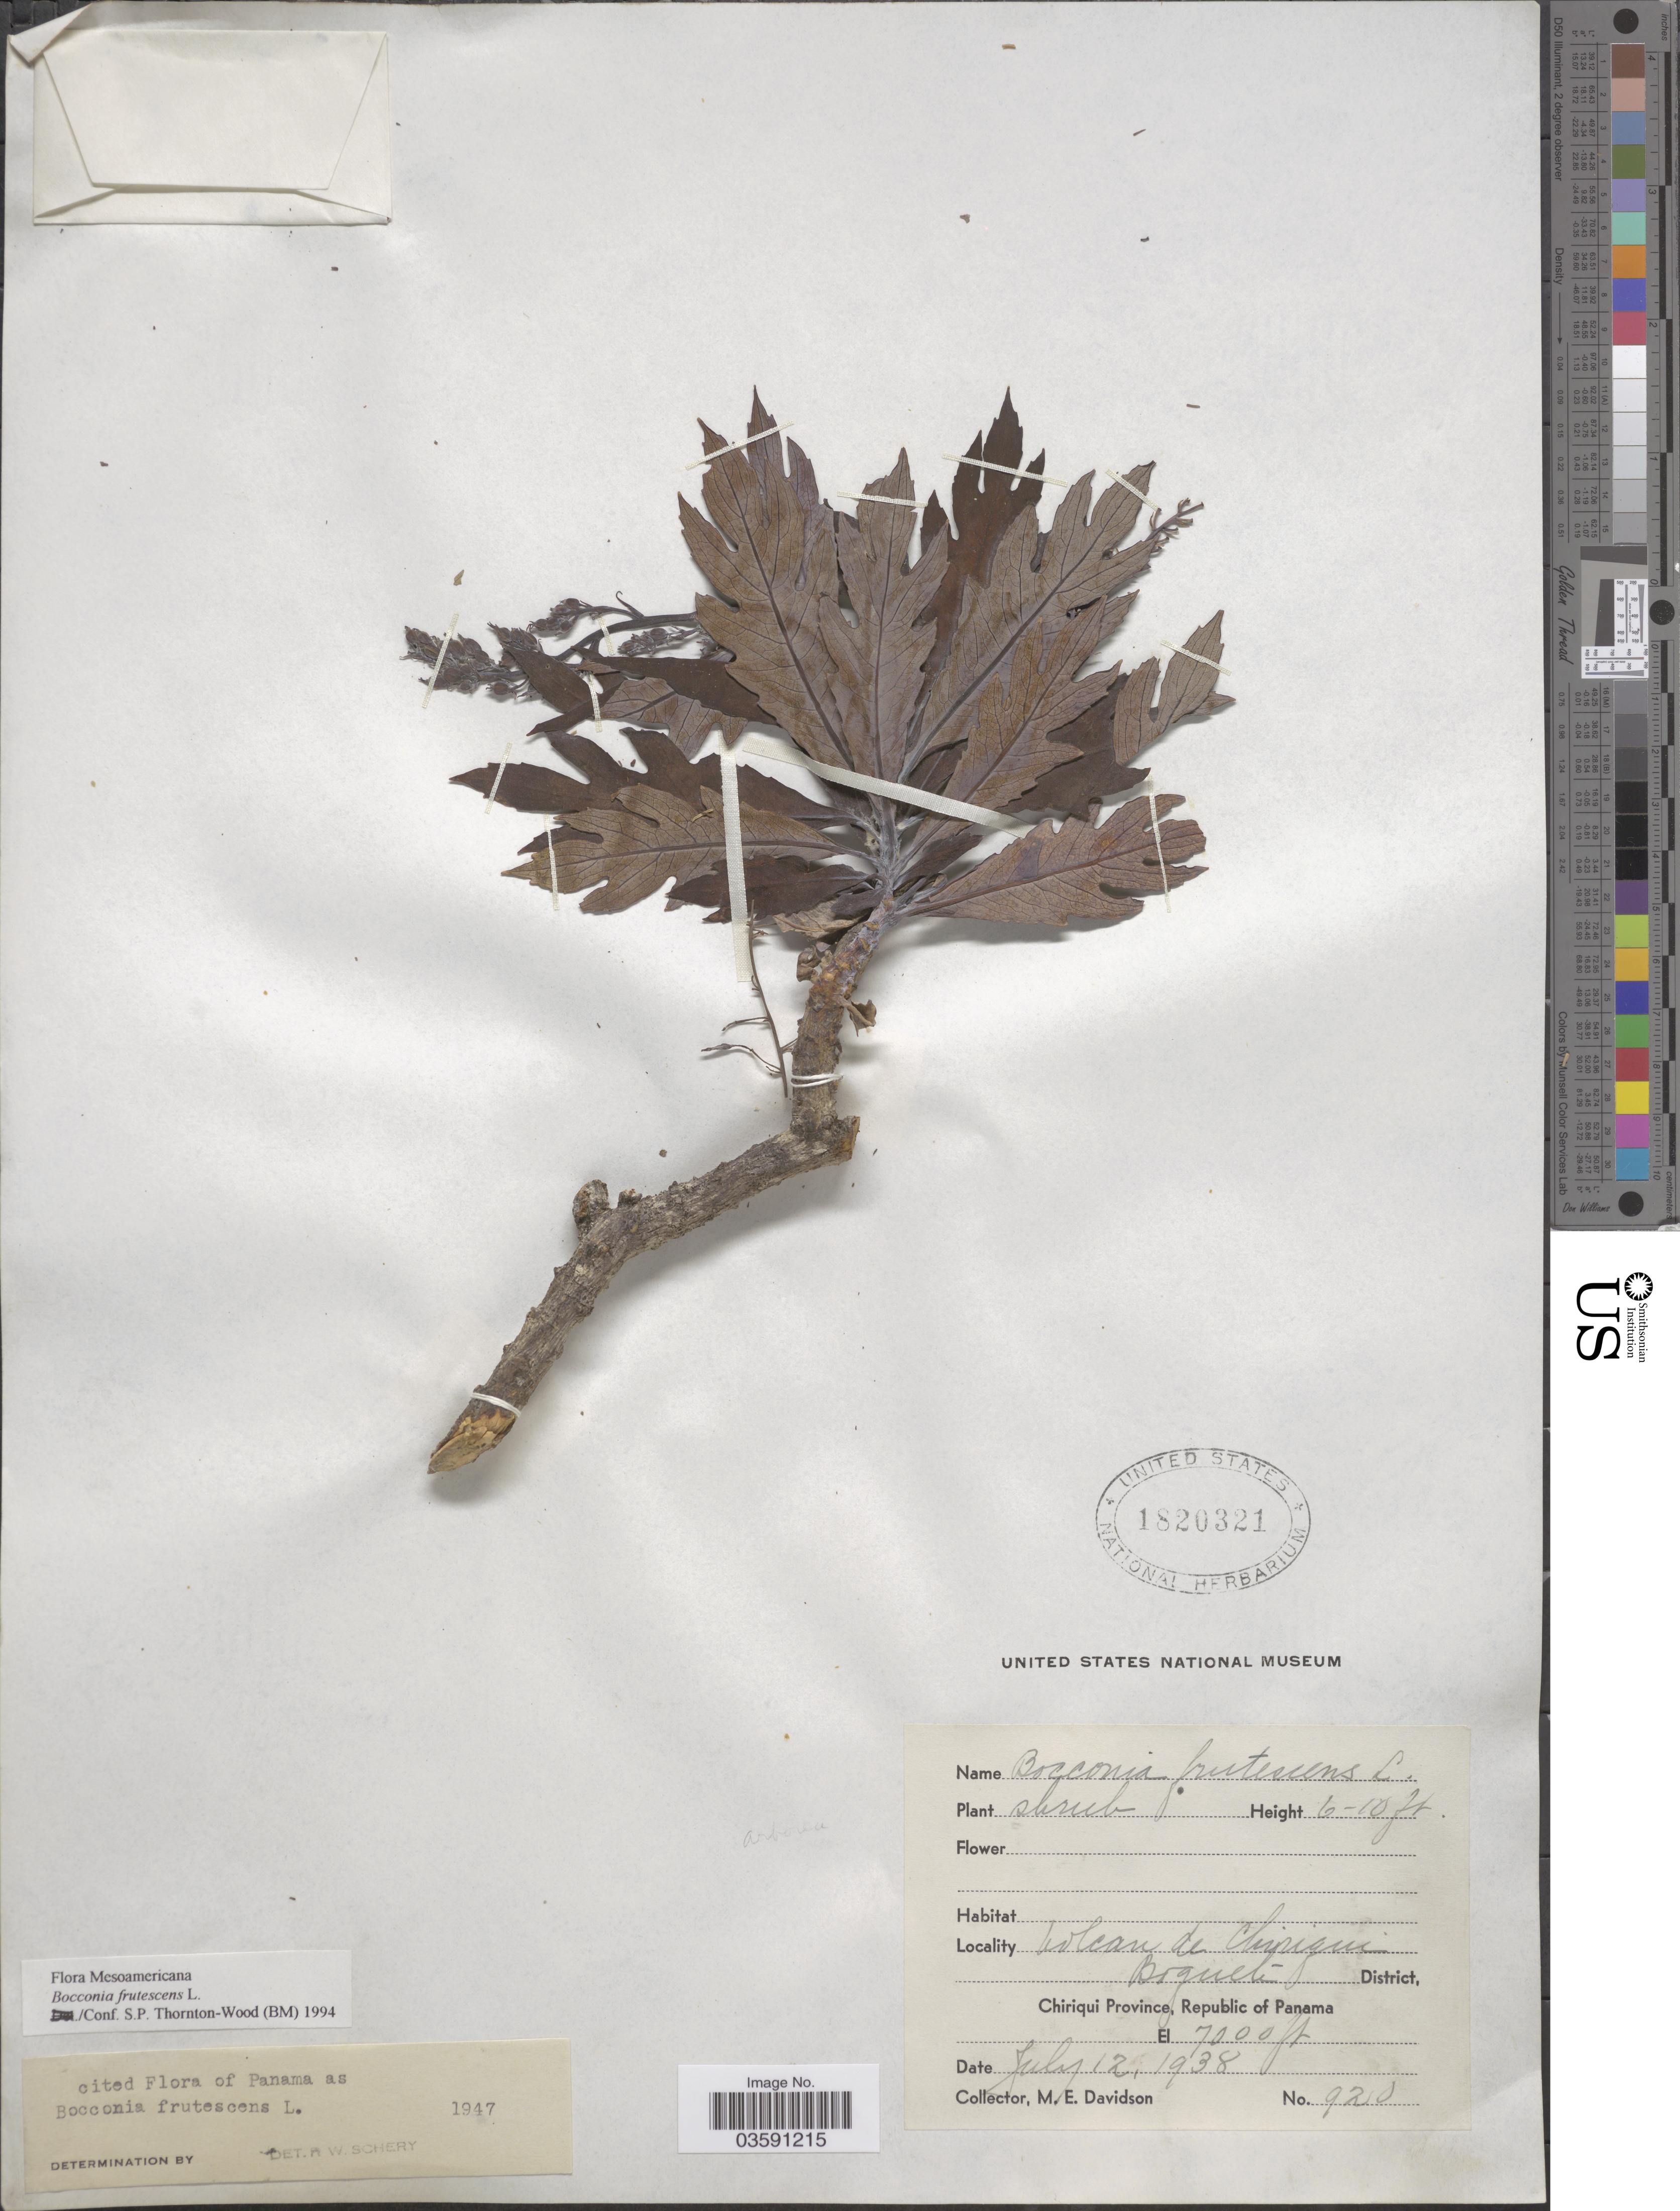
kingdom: Plantae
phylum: Tracheophyta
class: Magnoliopsida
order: Ranunculales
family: Papaveraceae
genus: Bocconia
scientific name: Bocconia frutescens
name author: L.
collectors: M. E. Davidson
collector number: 920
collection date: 1938-07-12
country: Panama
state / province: Chiriqui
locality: Volcan de Chiriqui. Boquete District.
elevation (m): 2134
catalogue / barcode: US 1820321